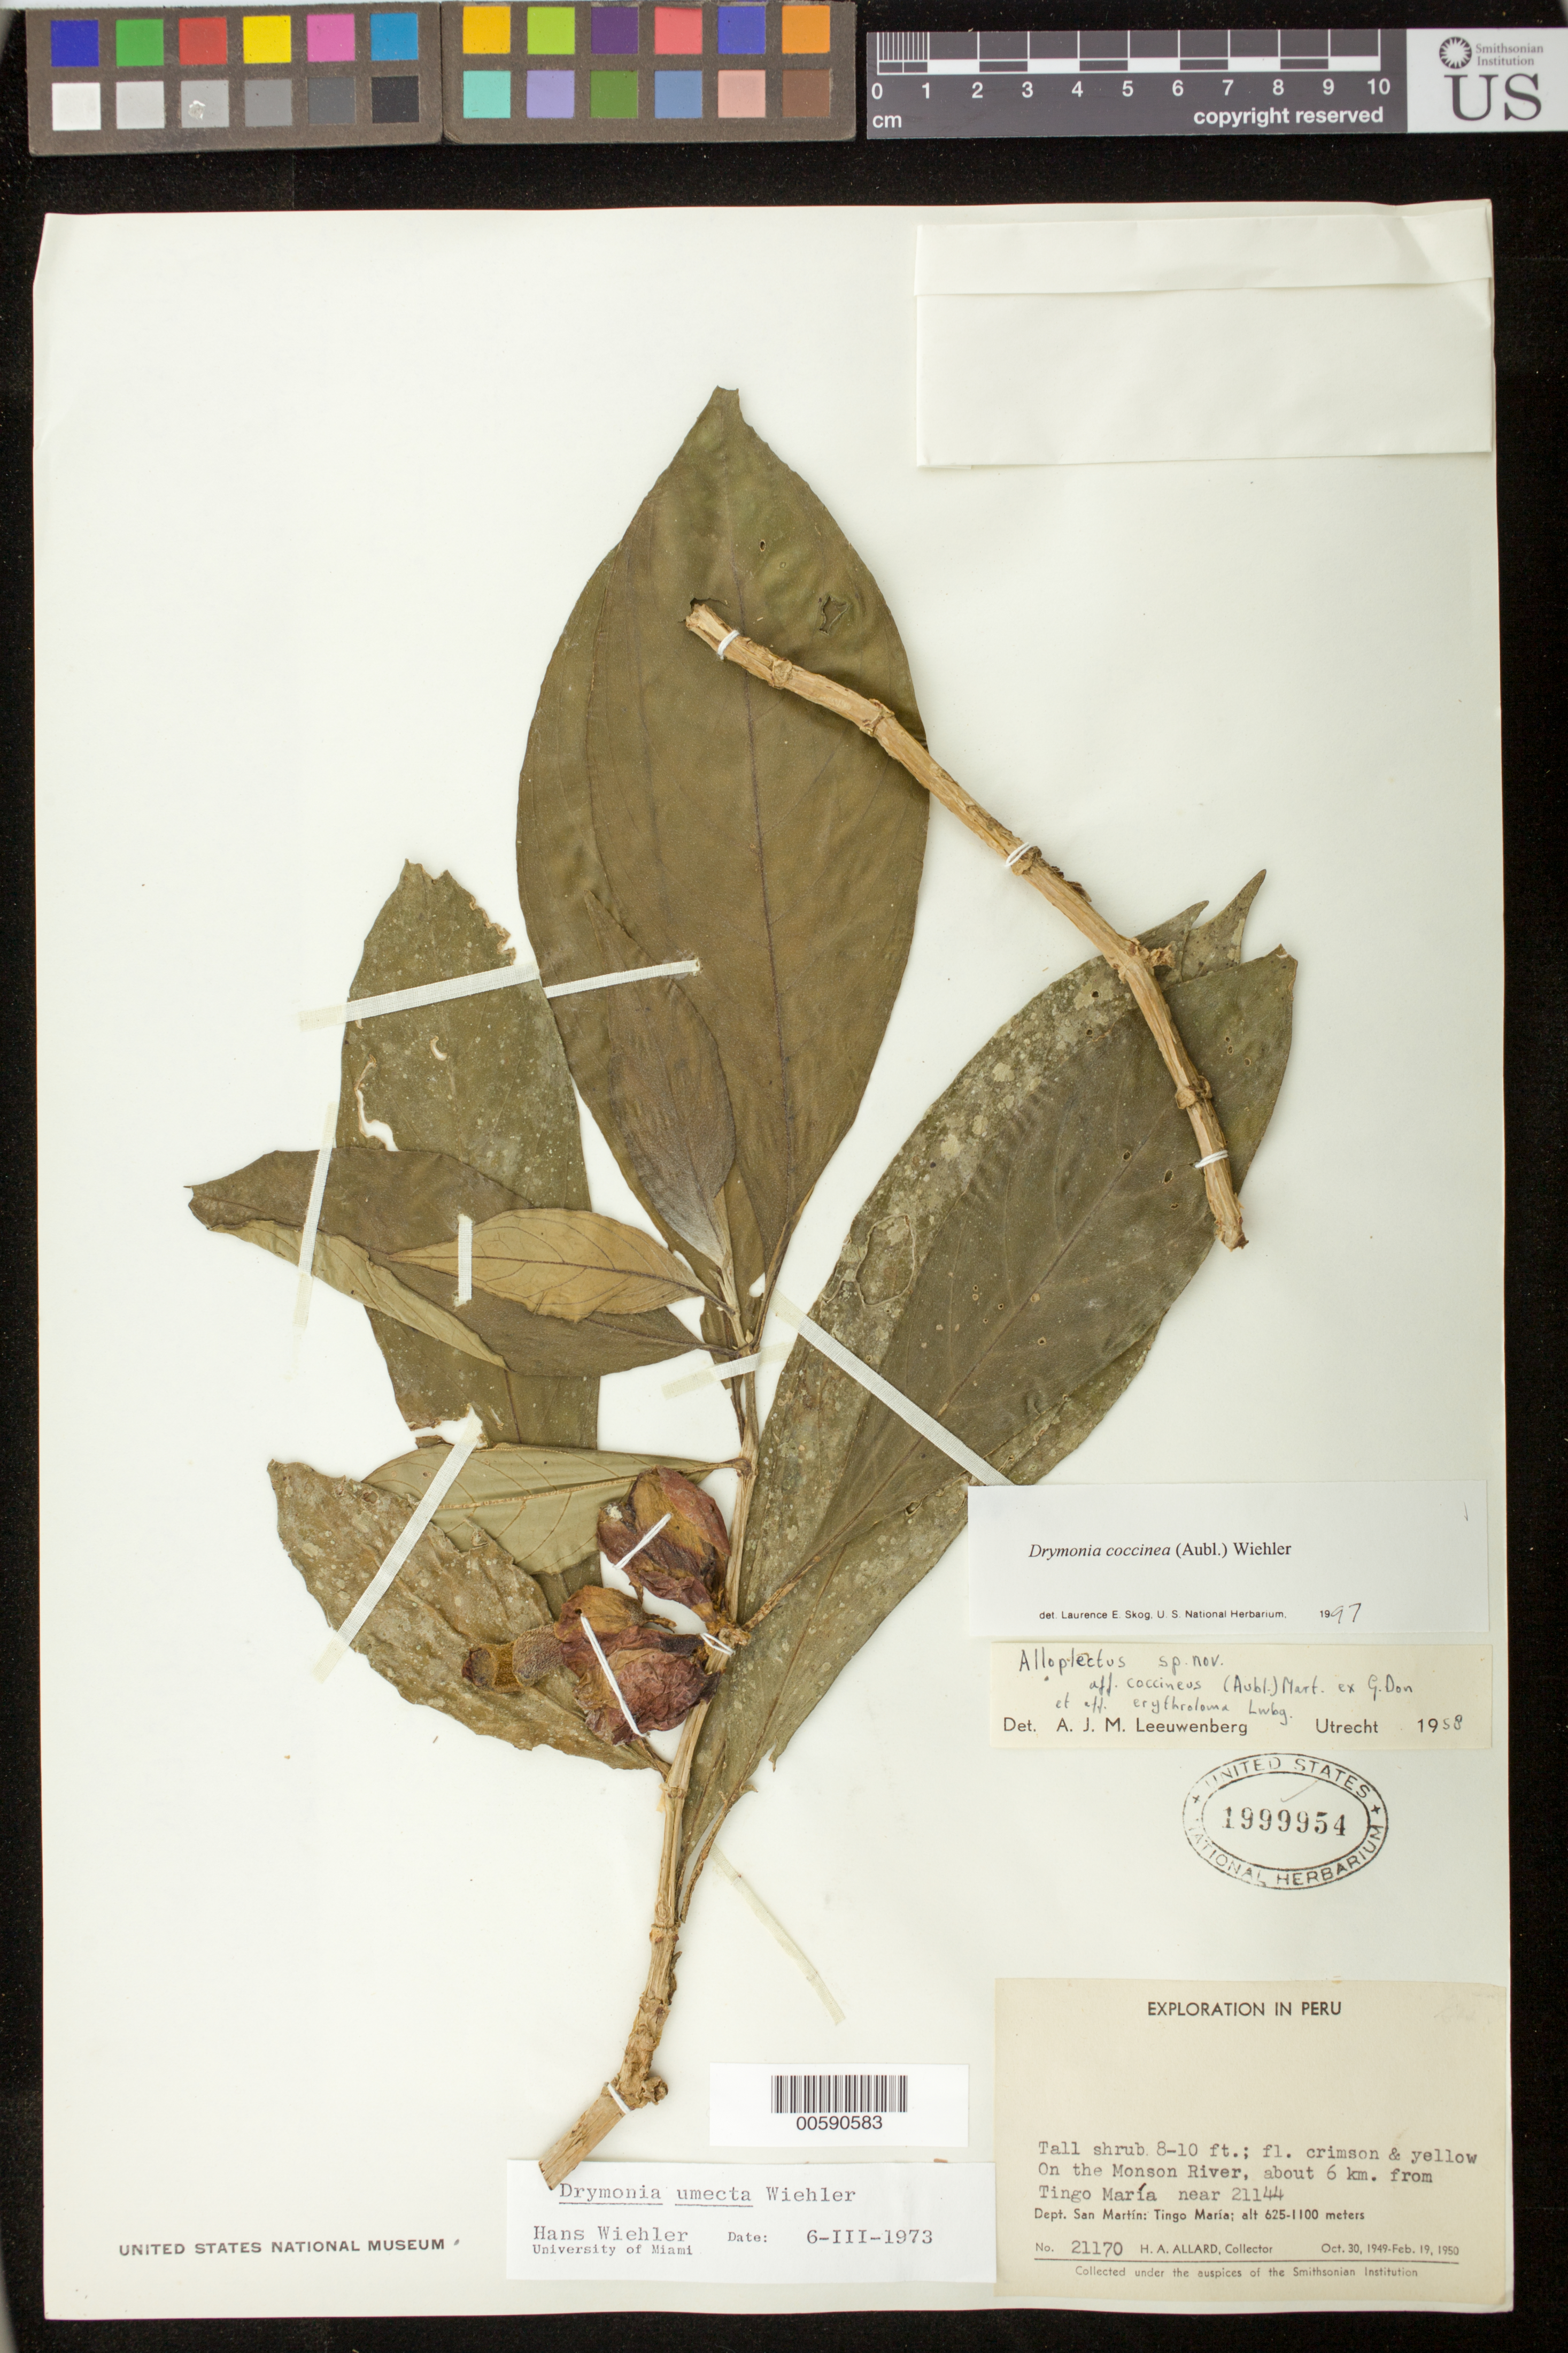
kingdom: Plantae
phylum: Tracheophyta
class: Magnoliopsida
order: Lamiales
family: Gesneriaceae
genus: Drymonia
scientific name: Drymonia coccinea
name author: (Aubl.) Wiehler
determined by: Skog, Laurence E.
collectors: H. A. Allard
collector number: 21170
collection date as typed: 1949-50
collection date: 1949/1950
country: Peru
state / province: San Martín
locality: On the Monson River, about 6 km from Tingo María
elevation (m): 625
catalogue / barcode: US 1999954